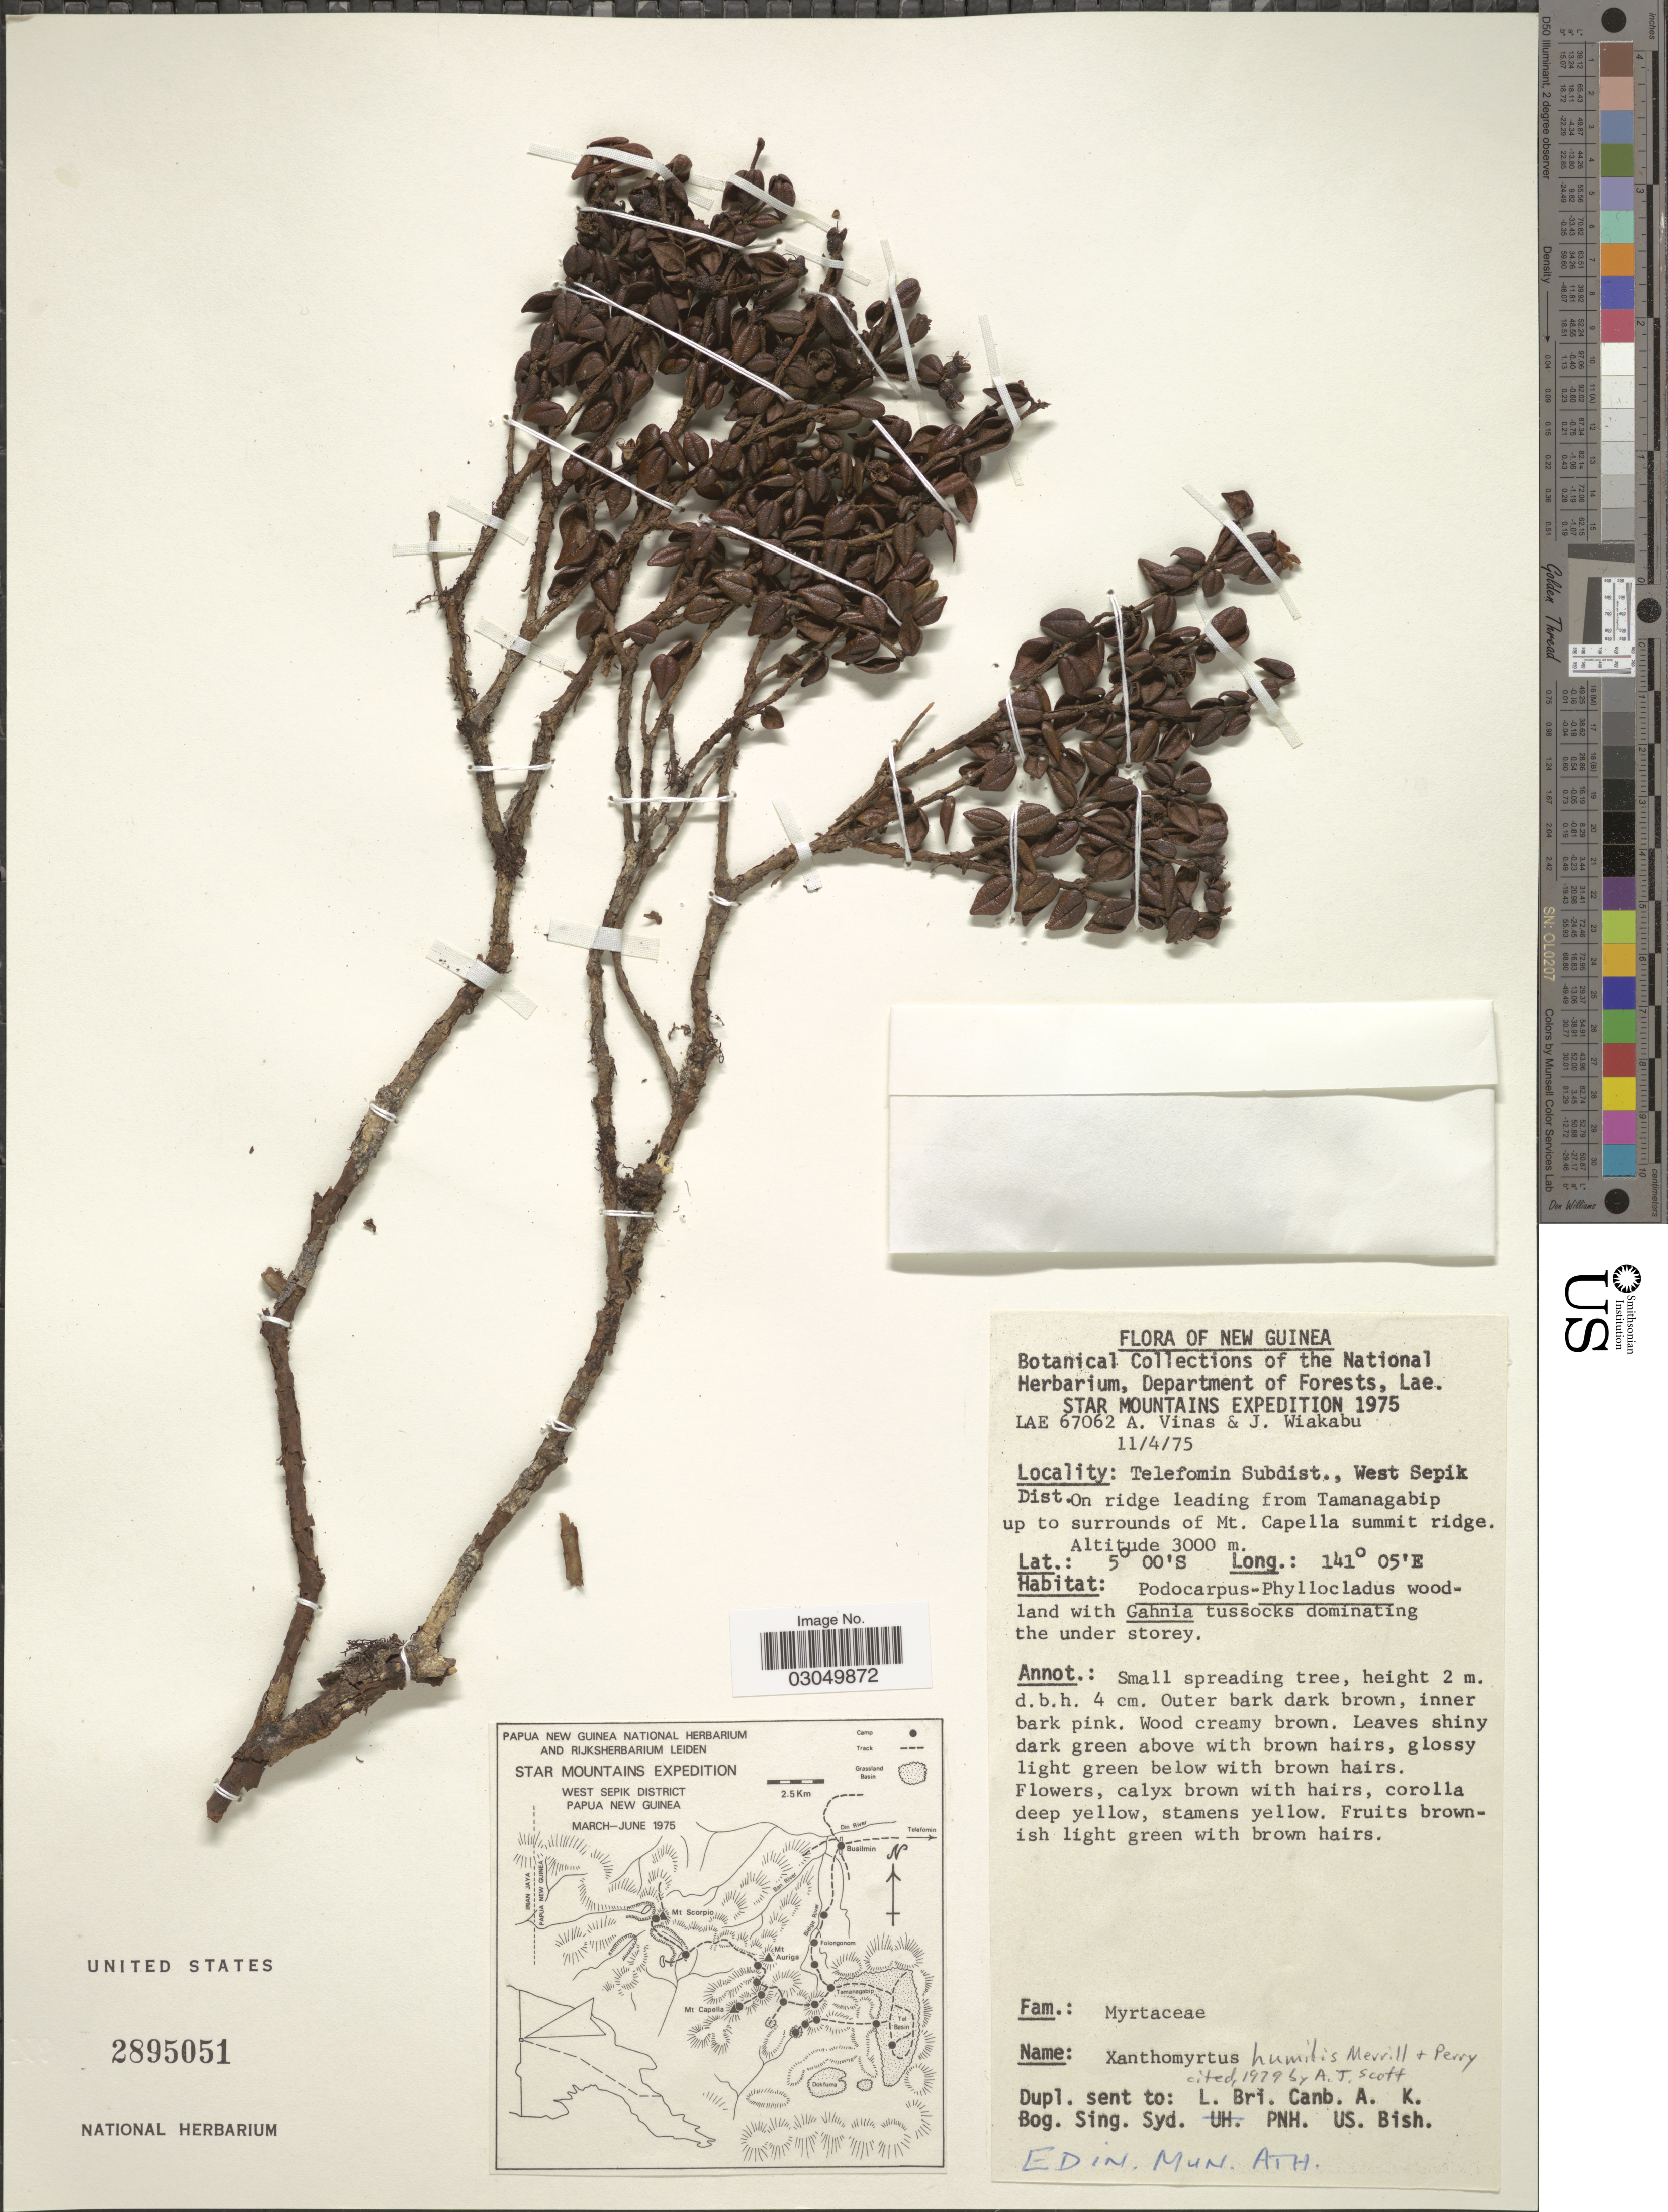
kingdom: Plantae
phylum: Tracheophyta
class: Magnoliopsida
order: Myrtales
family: Myrtaceae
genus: Xanthomyrtus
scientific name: Xanthomyrtus humilis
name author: Merr. & L.M. Perry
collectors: A. Vinas & J. Wiakabu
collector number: LAE 67062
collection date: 1975-04-11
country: Papua New Guinea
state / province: Sandaun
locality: Star Mountains. Telefomin Subdist., West Sepik Dist. On ridge leading from Tamanagabip up to surrounds of Mt. Capella summit ridge. New Guinea.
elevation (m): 3000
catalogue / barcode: US 2895051